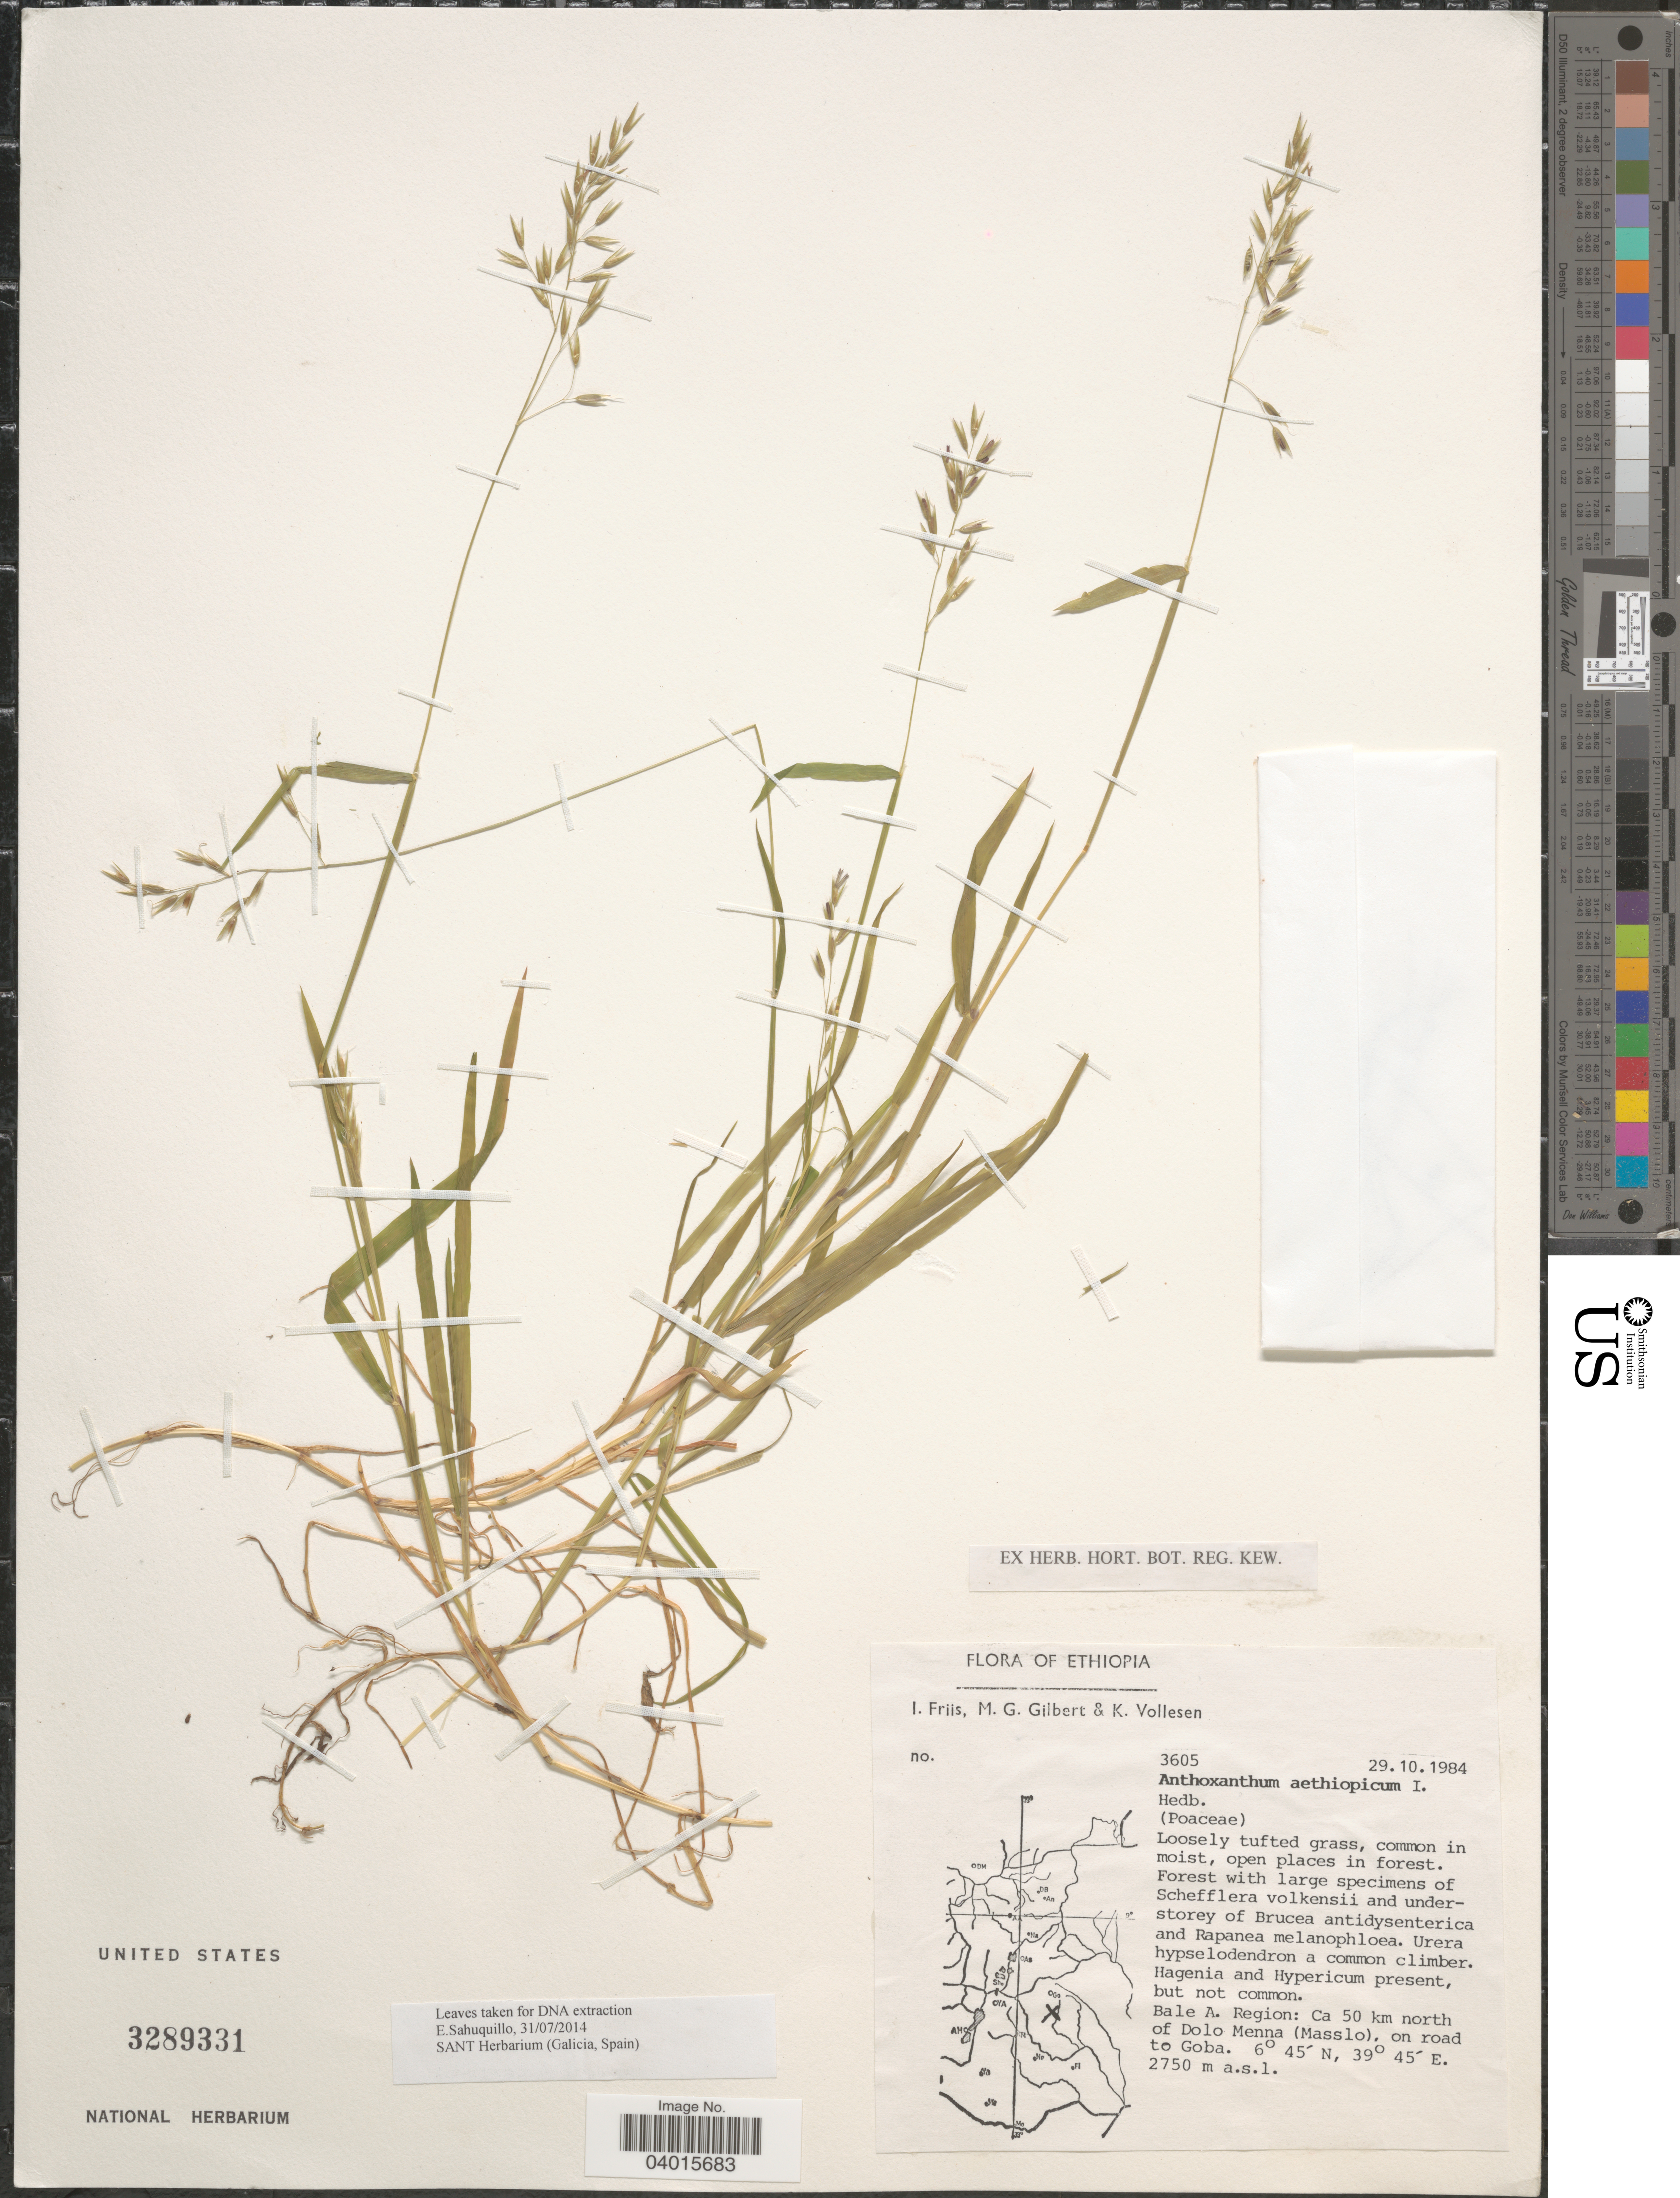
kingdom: Plantae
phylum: Tracheophyta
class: Liliopsida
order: Poales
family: Poaceae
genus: Anthoxanthum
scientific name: Anthoxanthum odoratum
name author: L.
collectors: I. Friis, M. G. Gilbert & K. Vollesen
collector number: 3605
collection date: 1984-10-29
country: Ethiopia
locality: Bale A. Region: Ca 50 km north of Dolo Menna (Masslo), on road to Goba.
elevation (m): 2750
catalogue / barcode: US 3289331